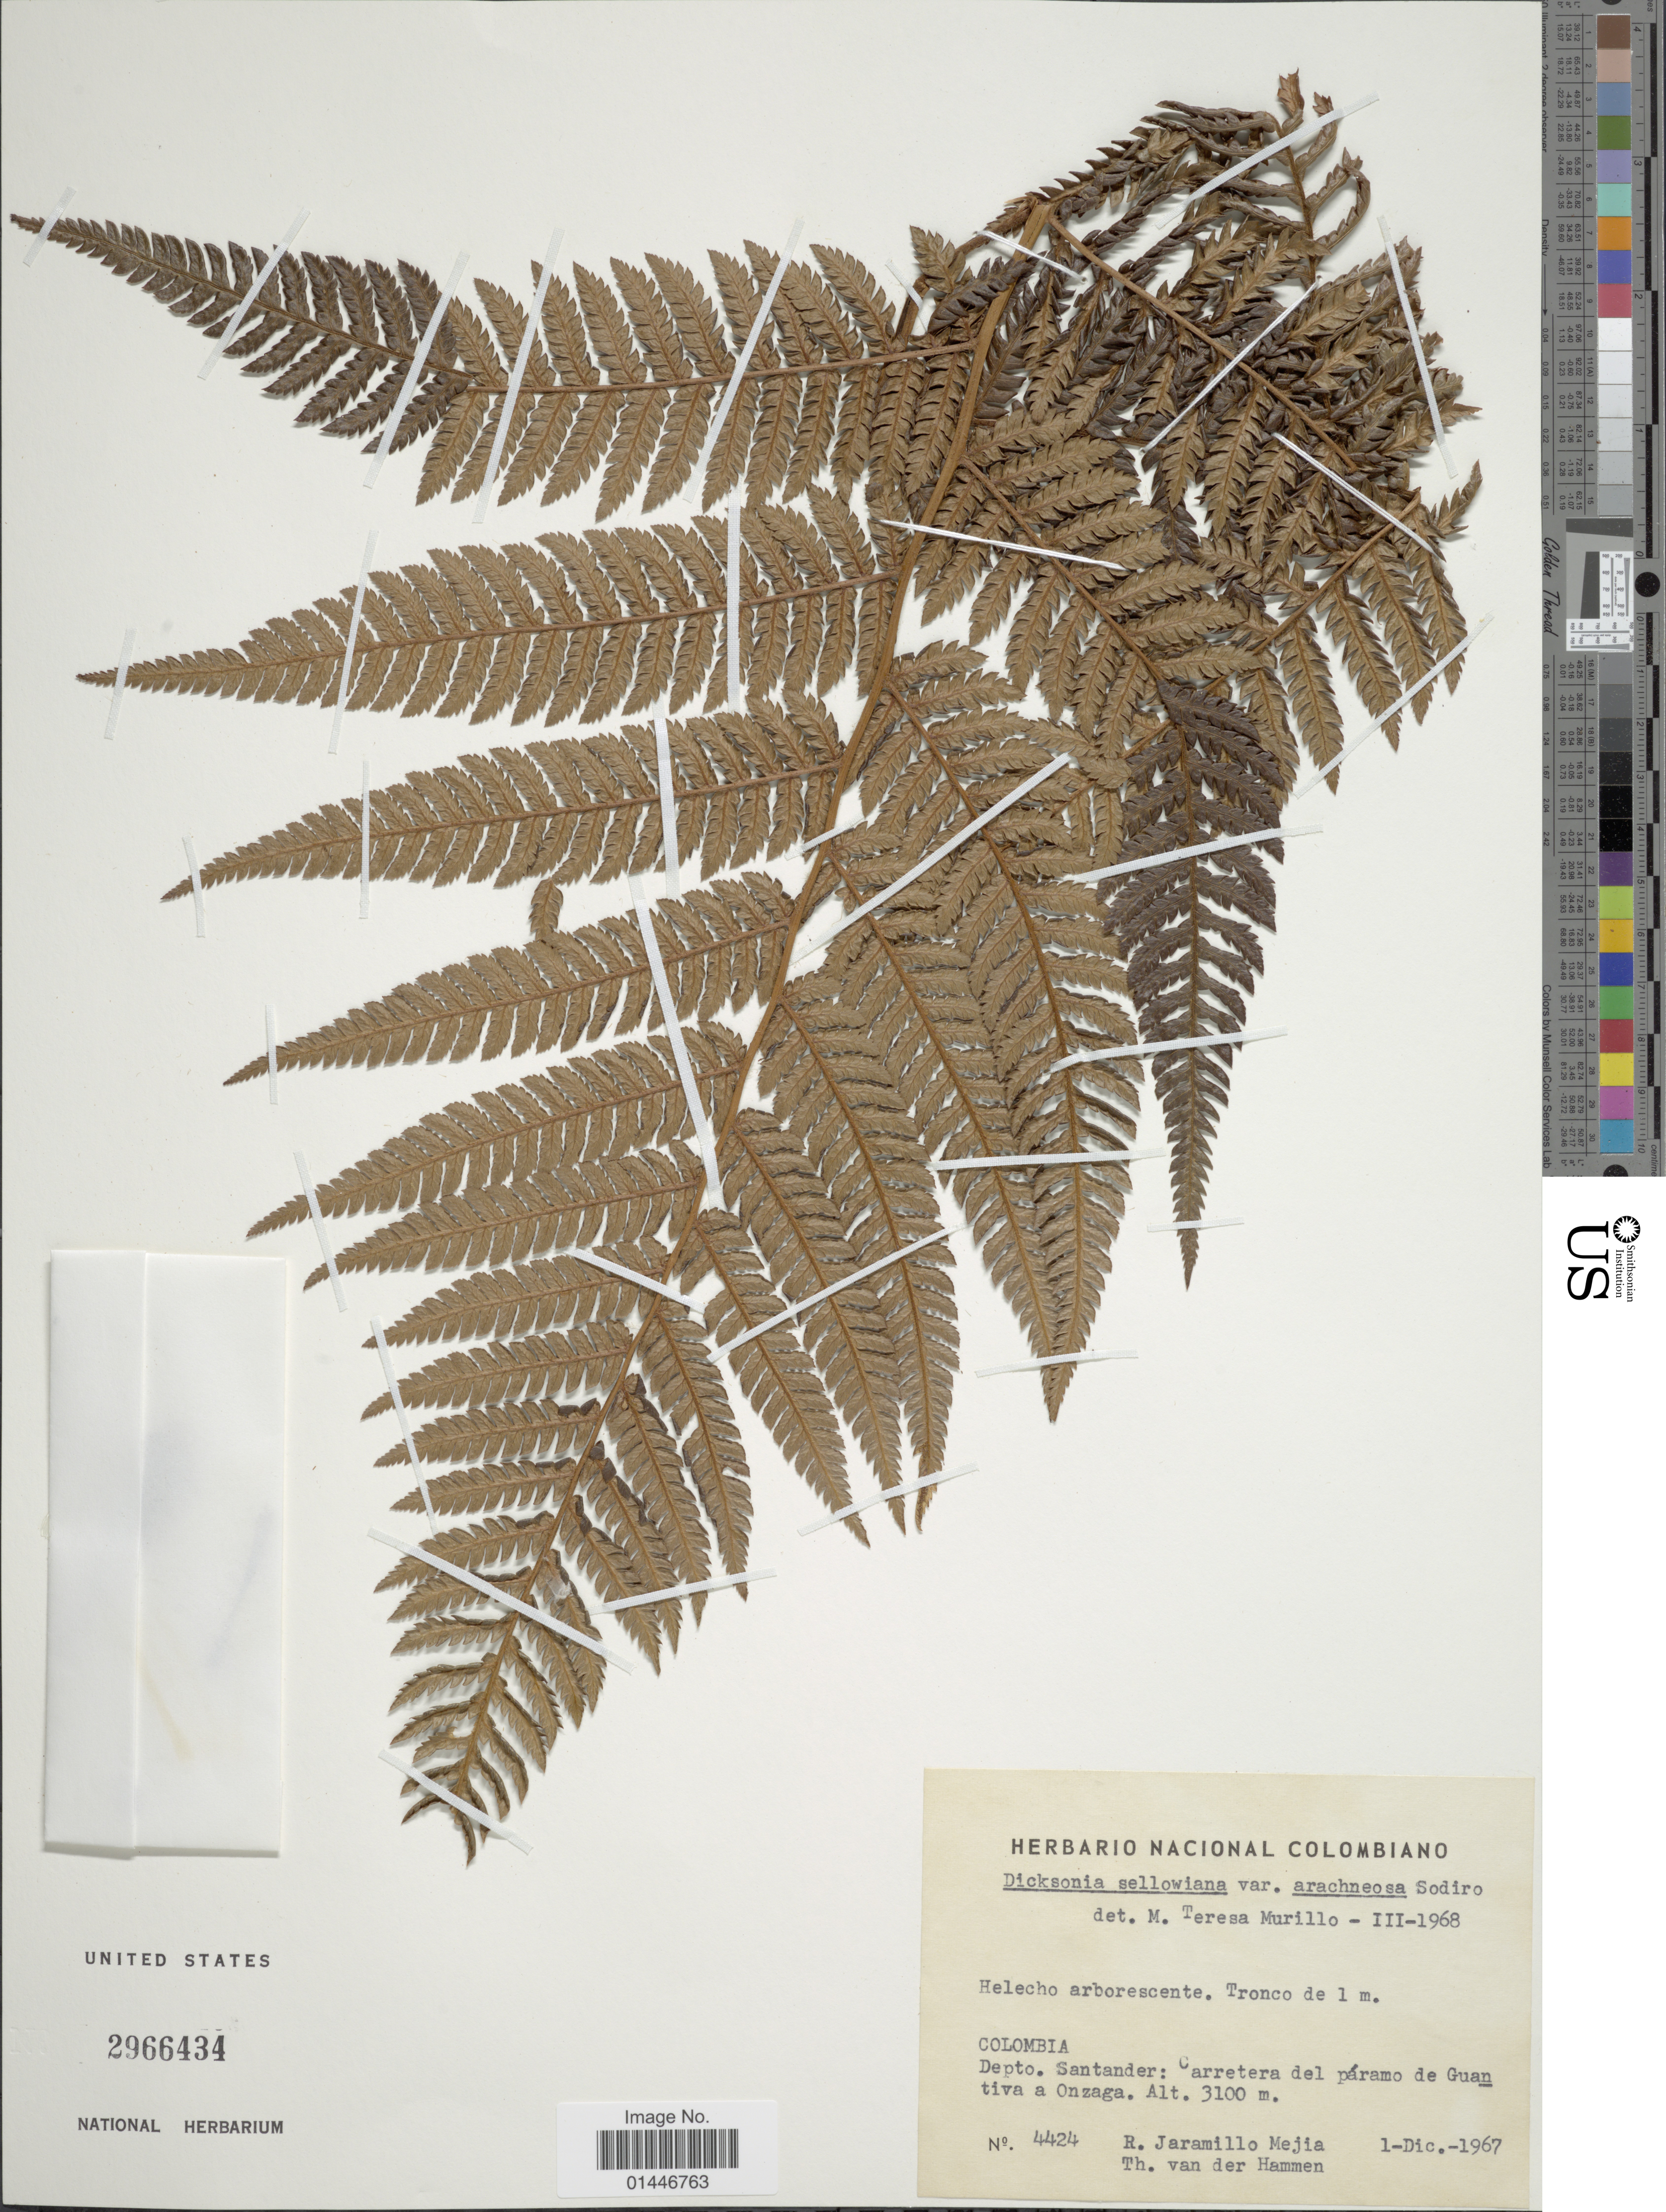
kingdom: Plantae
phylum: Tracheophyta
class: Polypodiopsida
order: Cyatheales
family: Dicksoniaceae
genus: Dicksonia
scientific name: Dicksonia karsteniana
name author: Klotzsch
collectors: R. Jaramillo M. & T. Hammen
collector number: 4424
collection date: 1967-12-01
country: Colombia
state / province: Santander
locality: Carretera del paramo de Guantiva a Onzaga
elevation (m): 3100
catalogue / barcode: US 2966434